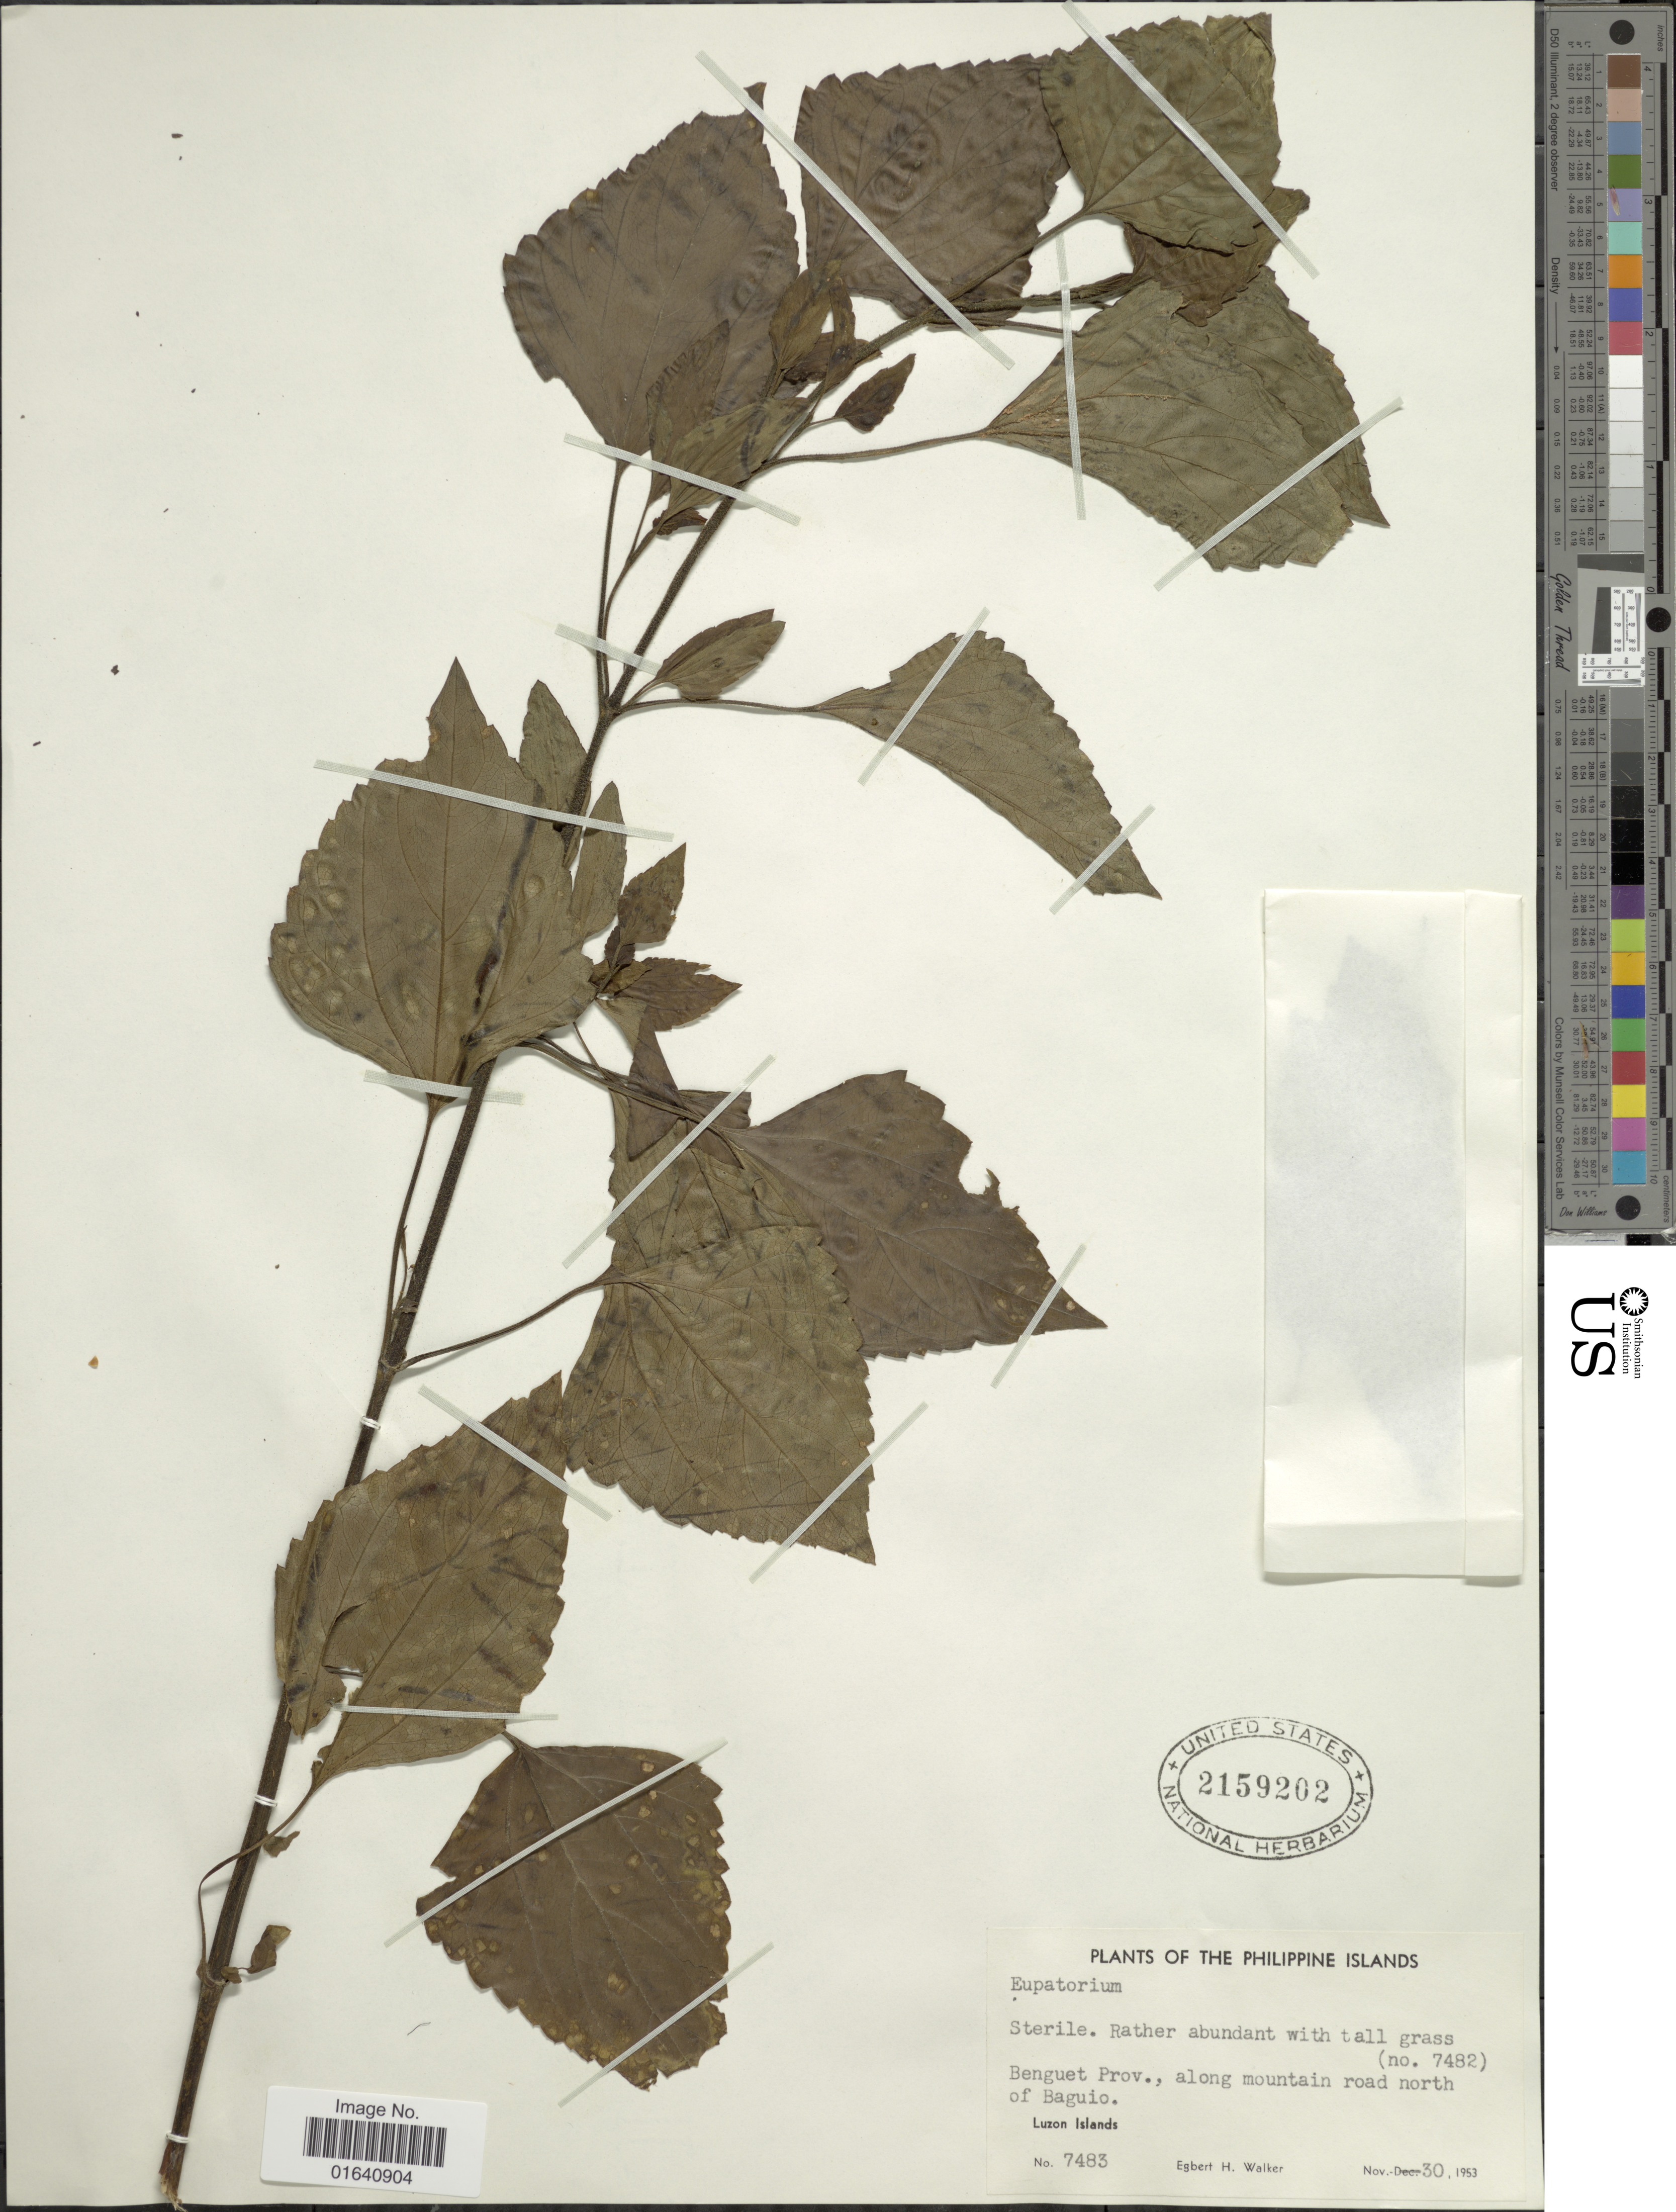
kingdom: Plantae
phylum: Tracheophyta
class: Magnoliopsida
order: Asterales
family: Asteraceae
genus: Eupatorium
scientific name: Eupatorium sp.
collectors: E. H. Walker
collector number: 7483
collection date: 1953-11-30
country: Philippines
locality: The Philippine Islands, benguet Prov., along mountain road north of Baguio, Luzon Islands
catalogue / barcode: US 2159202